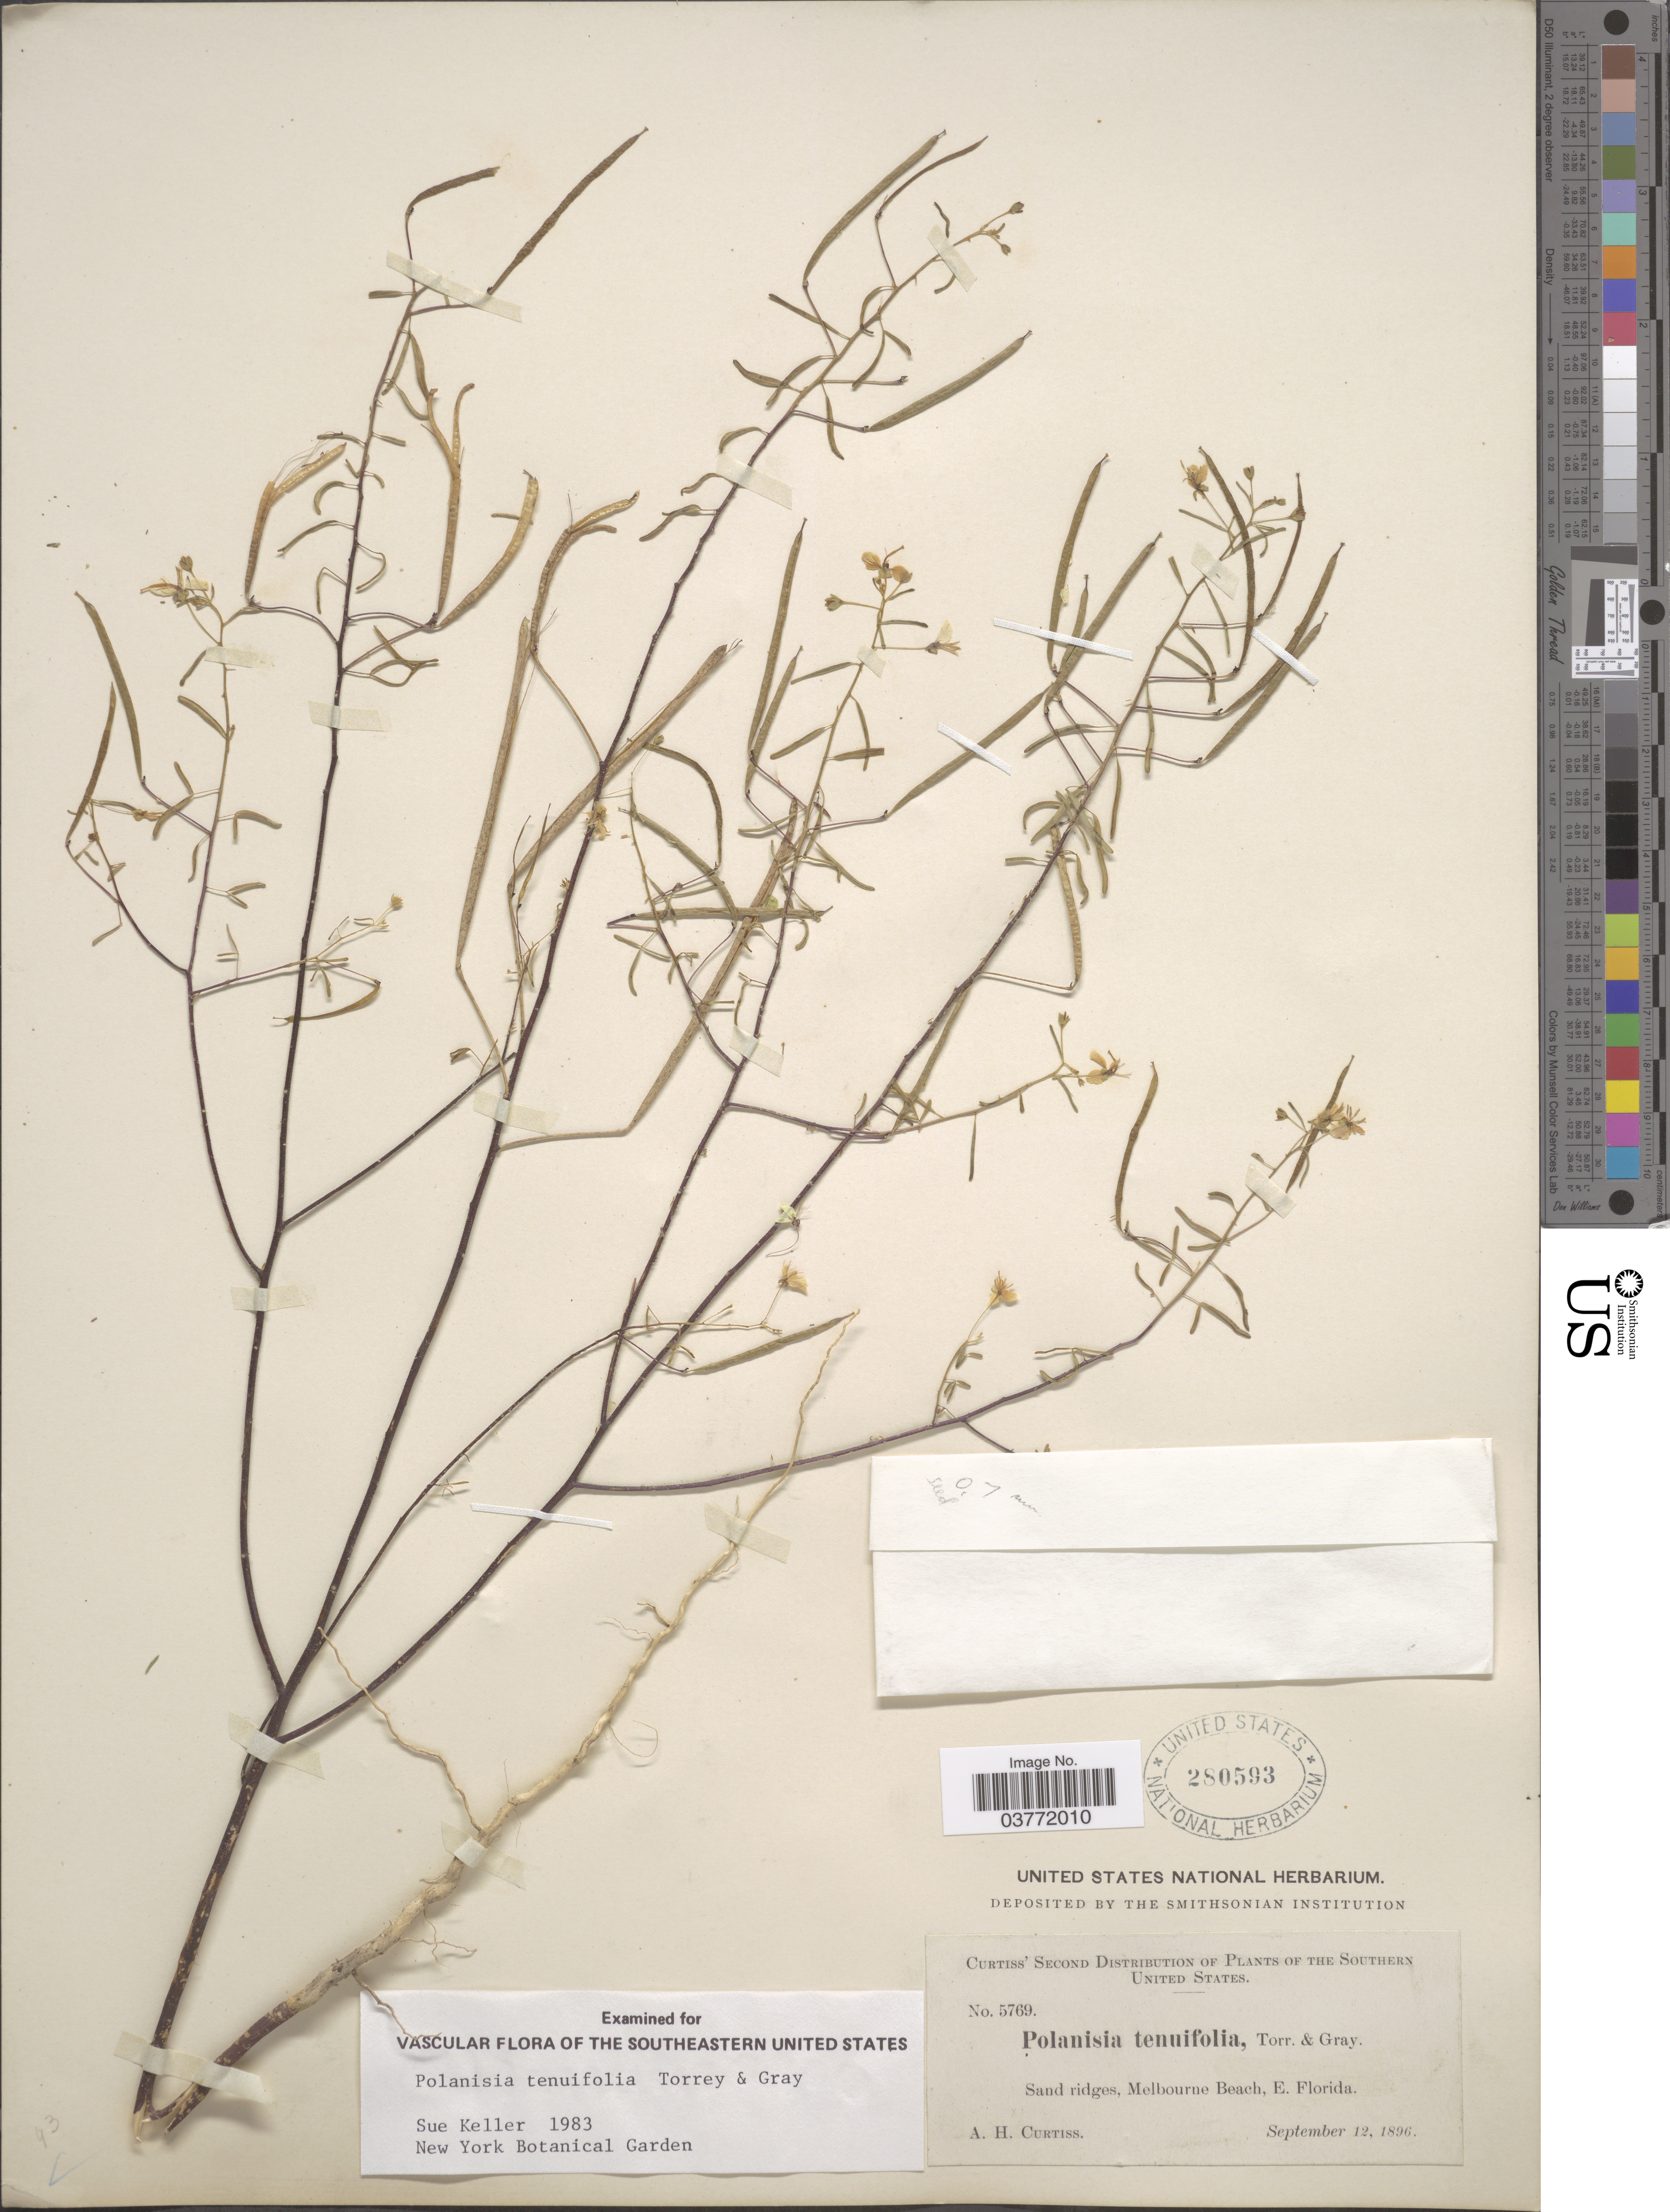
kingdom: Plantae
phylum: Tracheophyta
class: Magnoliopsida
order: Brassicales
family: Cleomaceae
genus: Polanisia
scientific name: Polanisia tenuifolia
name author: Torr. & A. Gray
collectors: A. H. Curtiss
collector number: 5769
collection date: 1896-09-12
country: United States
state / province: Florida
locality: The Southern United States. Sand ridges, Melbourne Beach, E. Florida.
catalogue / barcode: US 280593